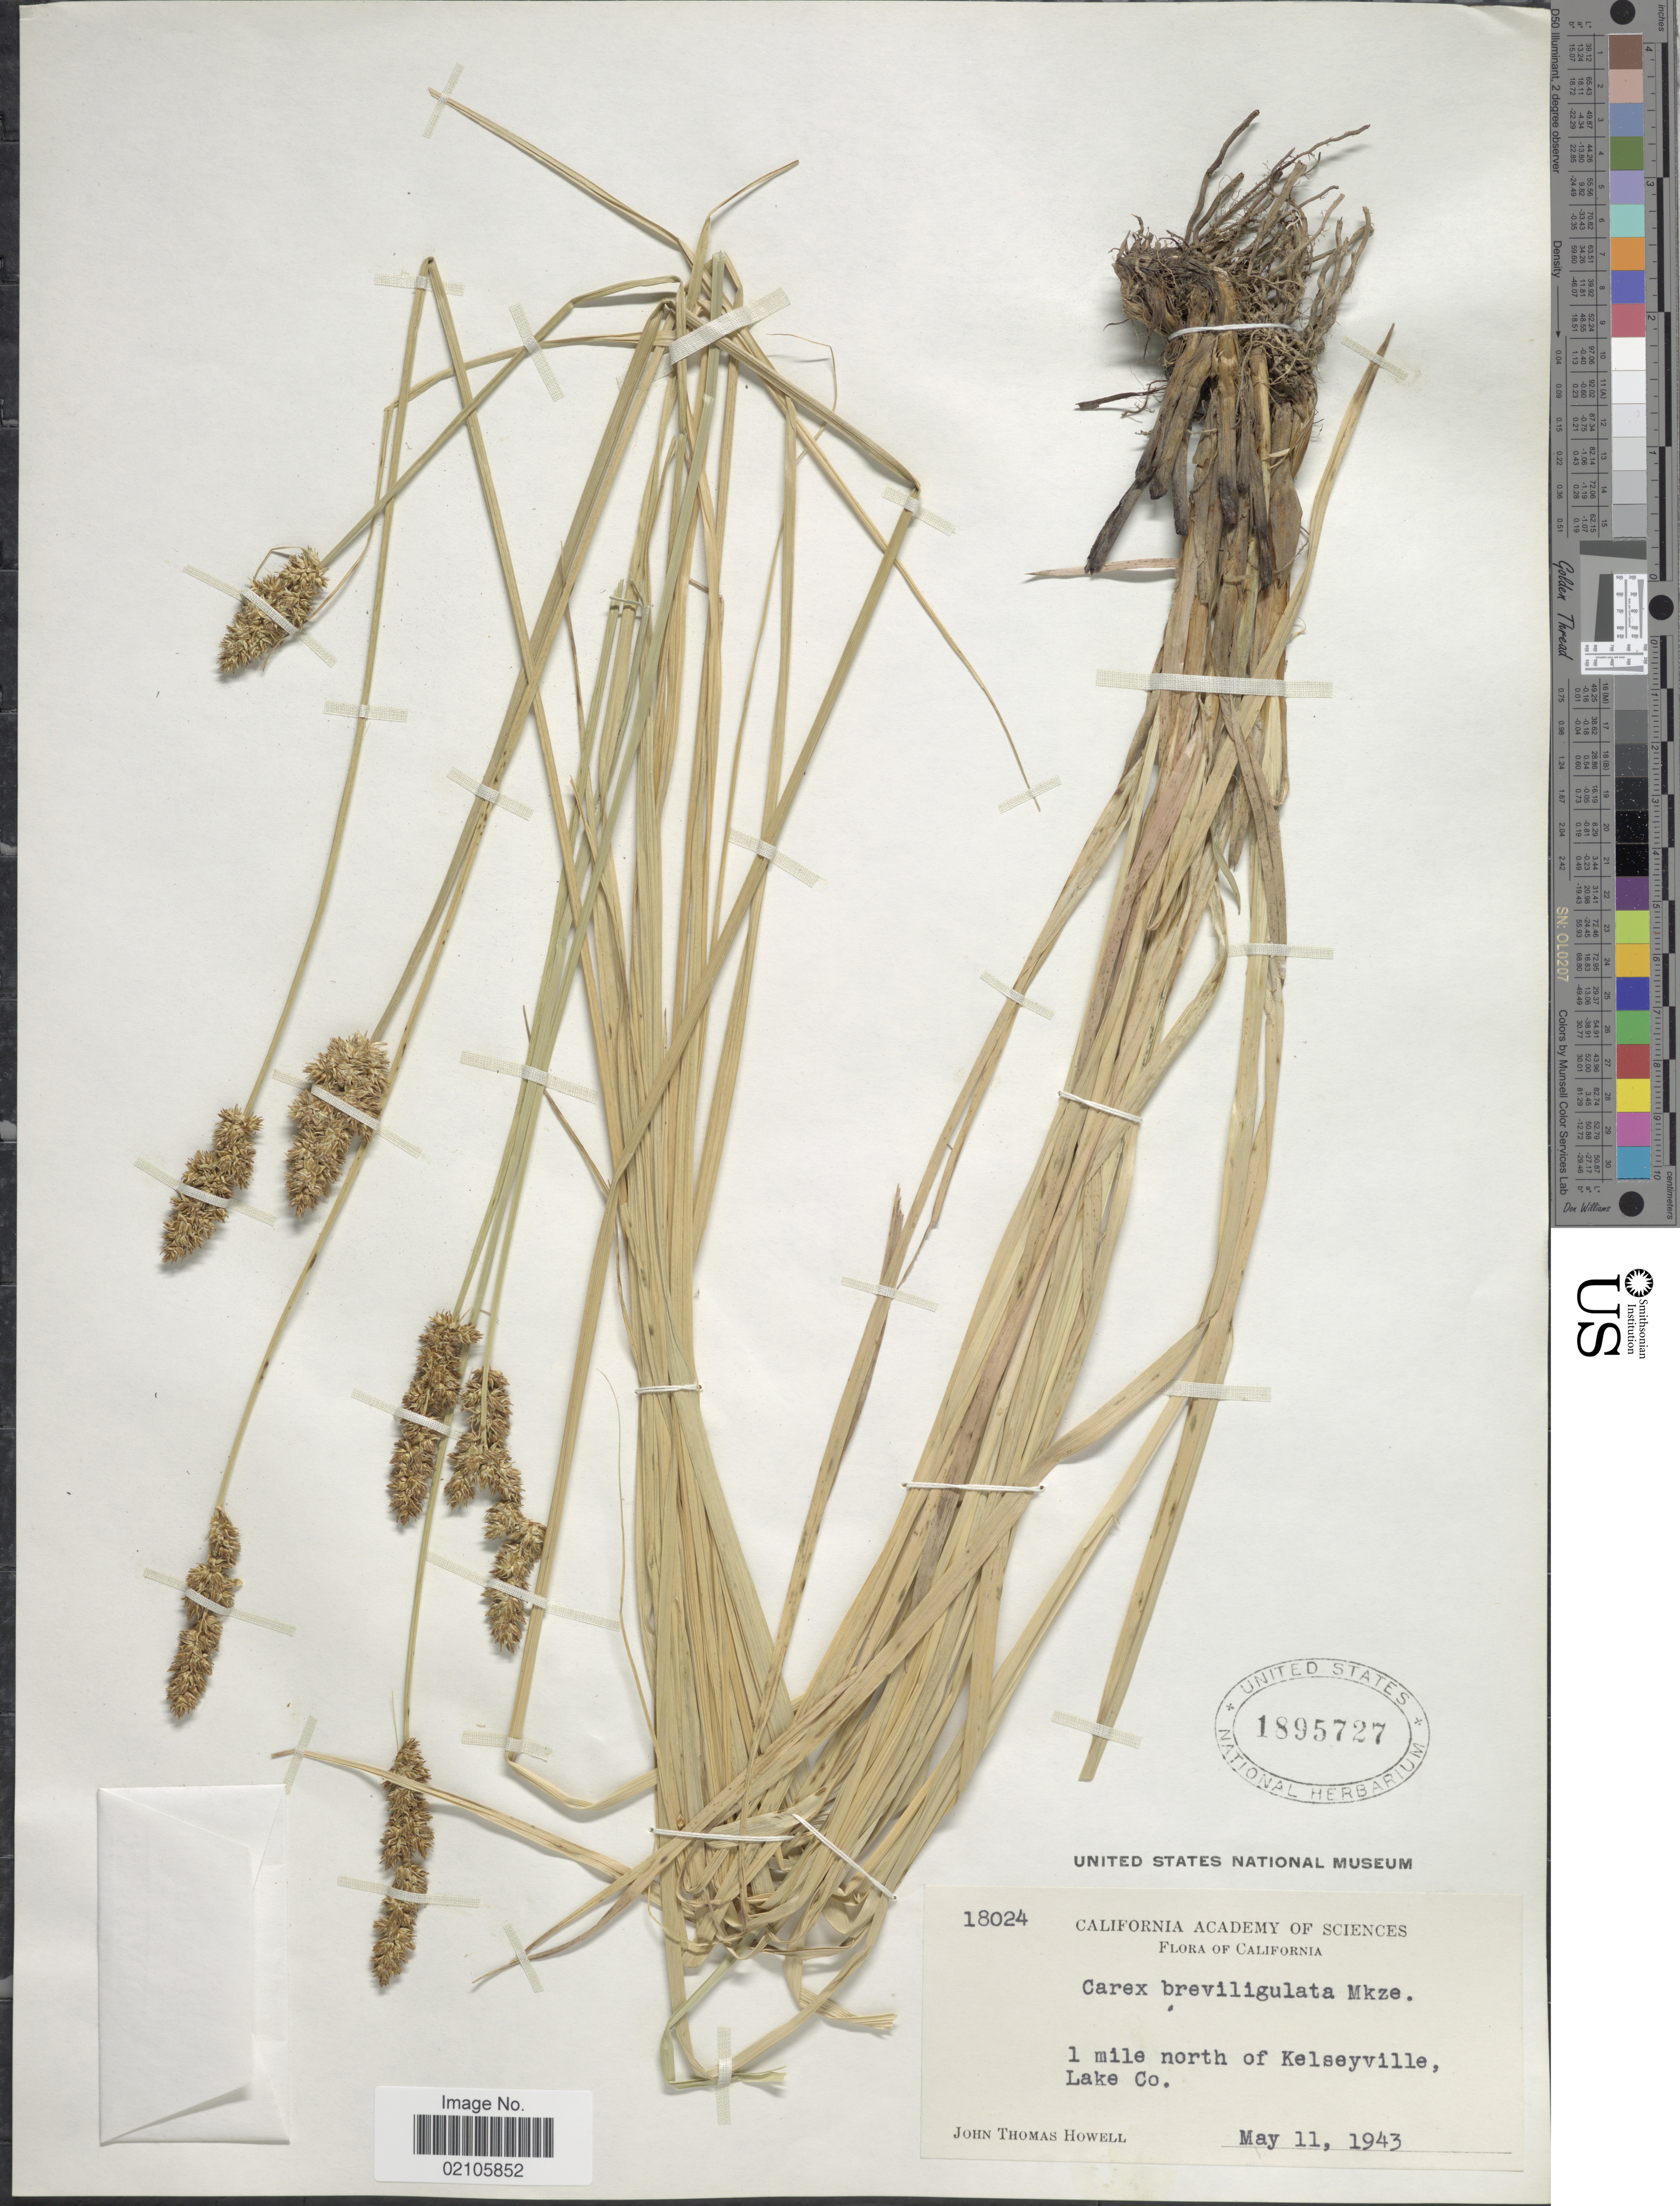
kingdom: Plantae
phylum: Tracheophyta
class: Liliopsida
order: Poales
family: Cyperaceae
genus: Carex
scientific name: Carex densa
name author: (L.H. Bailey) L.H. Bailey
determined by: Strong, Mark T., (BOT), Smithsonian Institution - National Museum of Natural History (UNITED STATES)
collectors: J. T. Howell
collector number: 18024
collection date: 1943-05-11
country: United States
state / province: California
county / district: Lake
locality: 1 mile north of Kelseyville, Lake Co.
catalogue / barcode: US 1895727